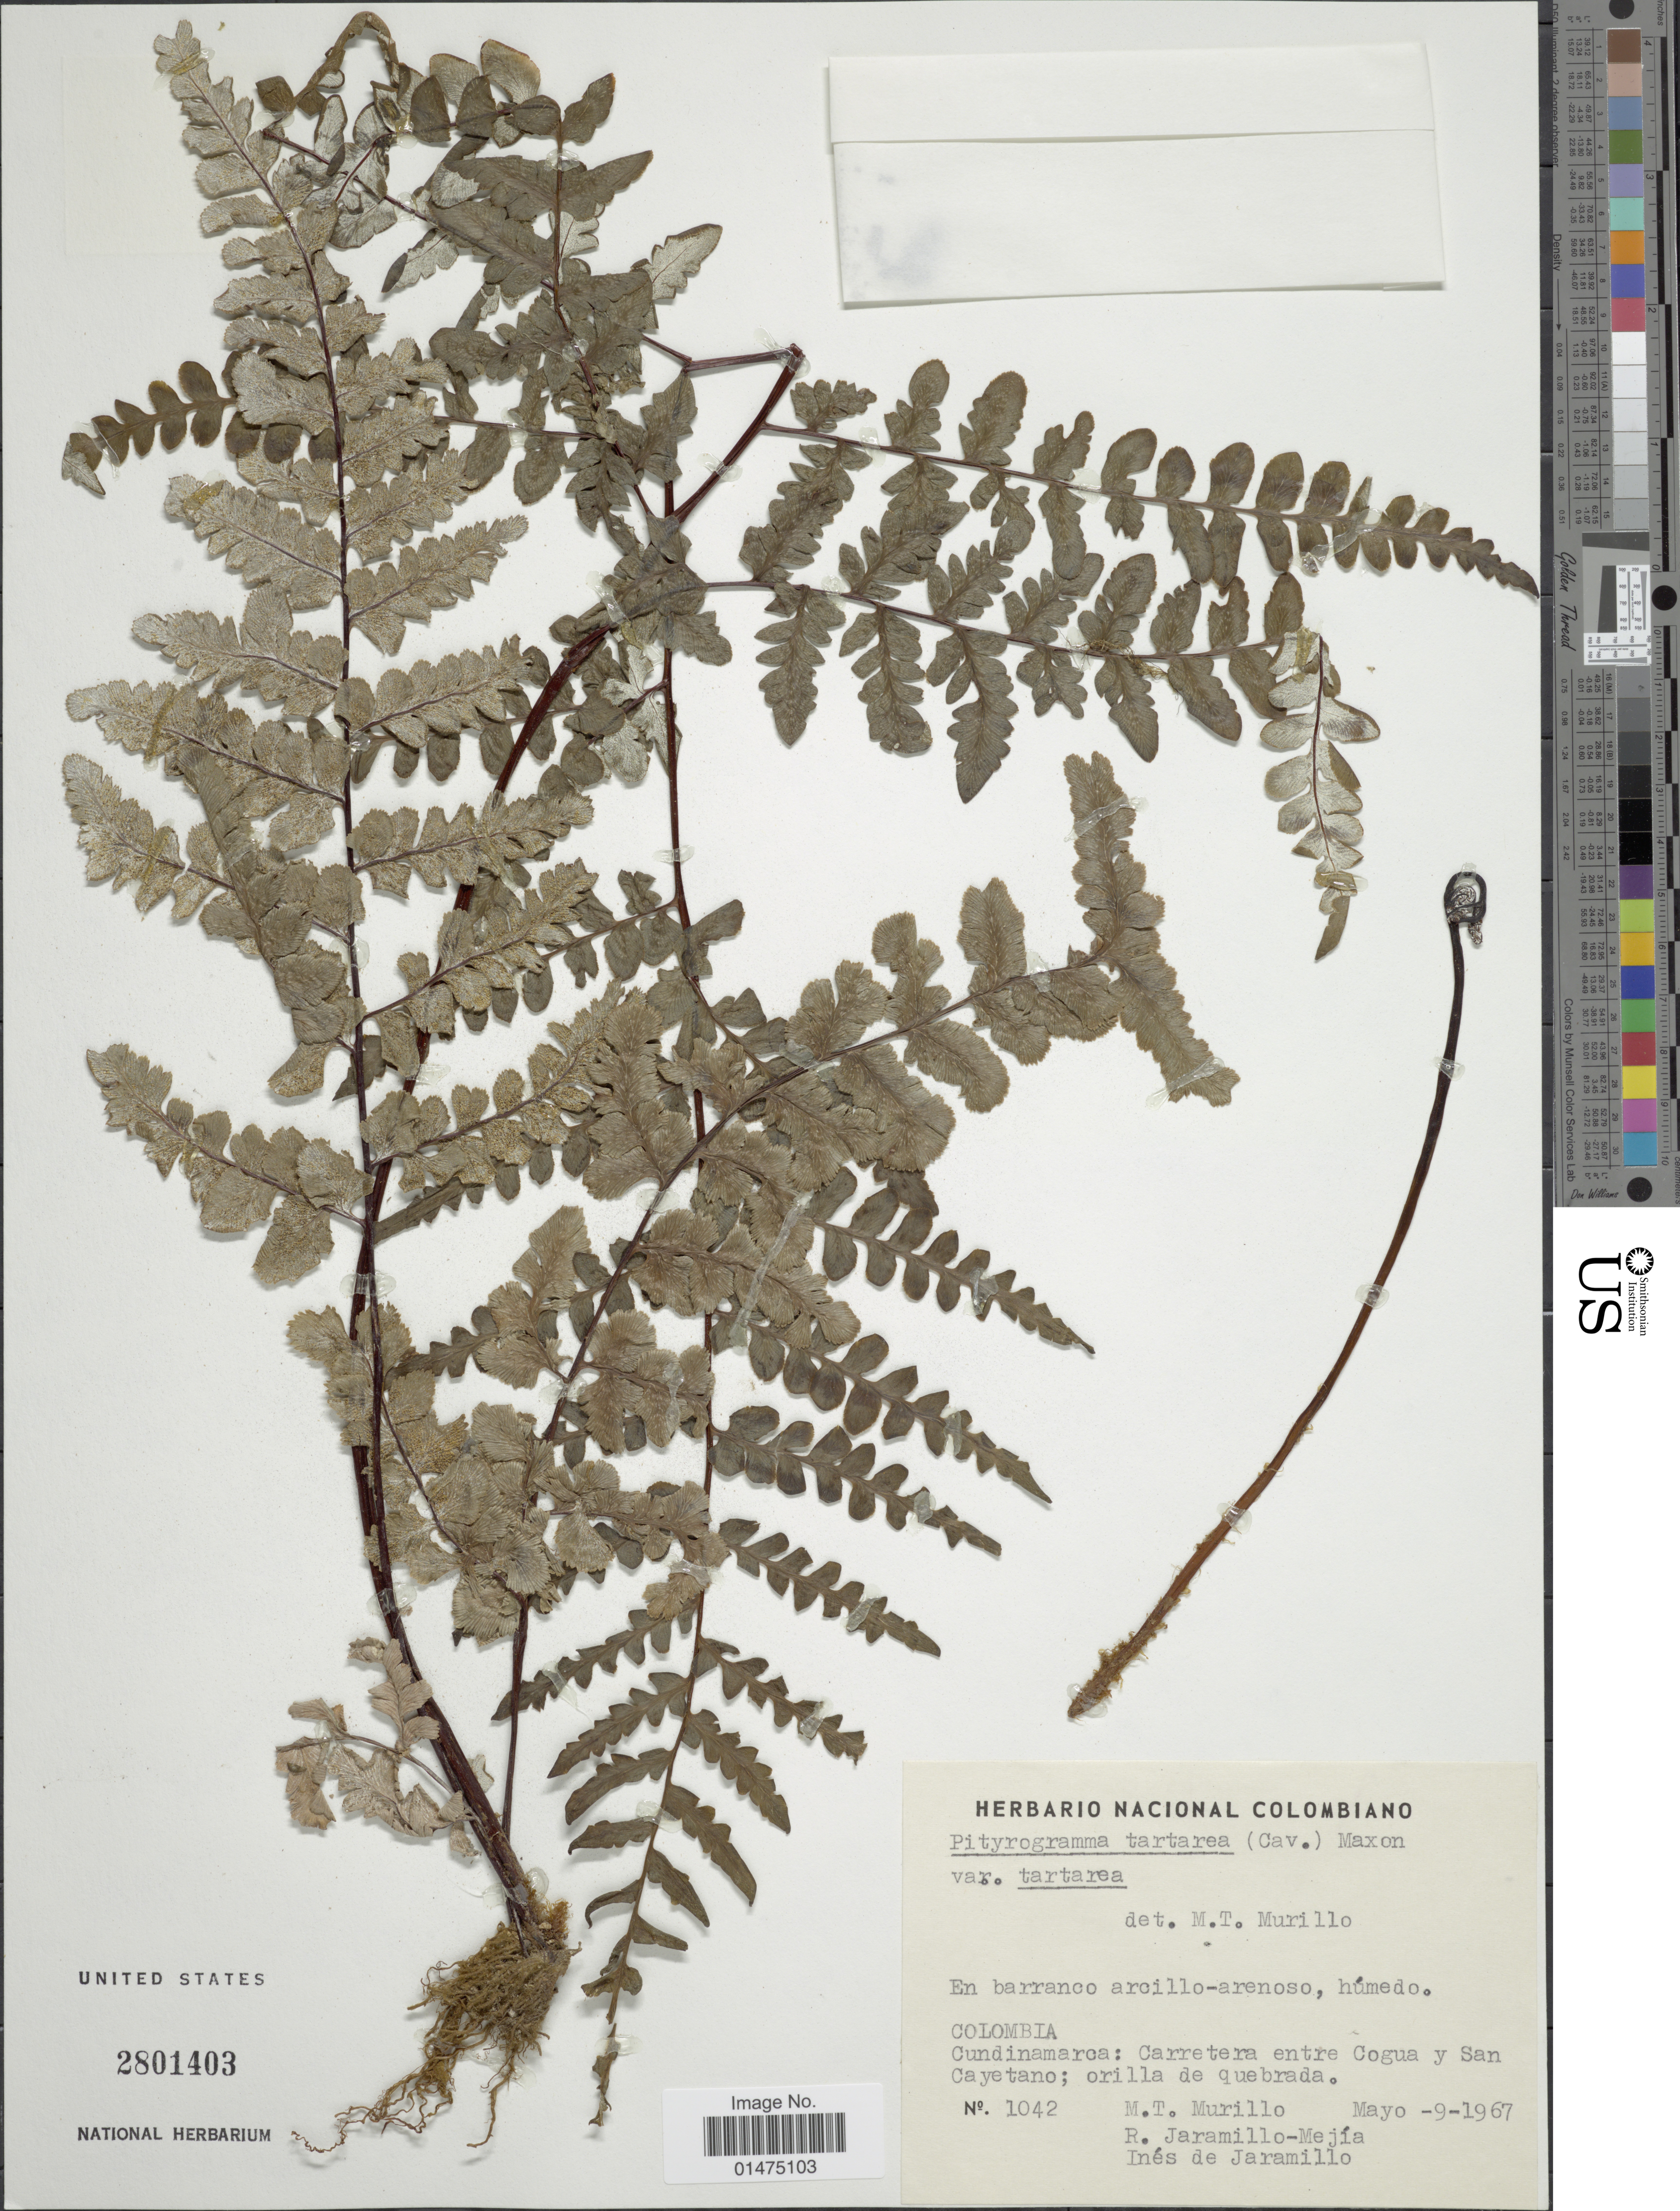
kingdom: Plantae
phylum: Tracheophyta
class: Polypodiopsida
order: Polypodiales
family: Pteridaceae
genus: Pityrogramma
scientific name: Pityrogramma tartarea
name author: (Cav.) Maxon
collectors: M. Murillo, R. Jaramillo M. & Inés de Jaramillo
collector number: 1042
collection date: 1967-05-09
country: Colombia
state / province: Cundinamarca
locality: Carretera entre Cogua y San Cayetano, orilla de quebrada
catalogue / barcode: US 2801403